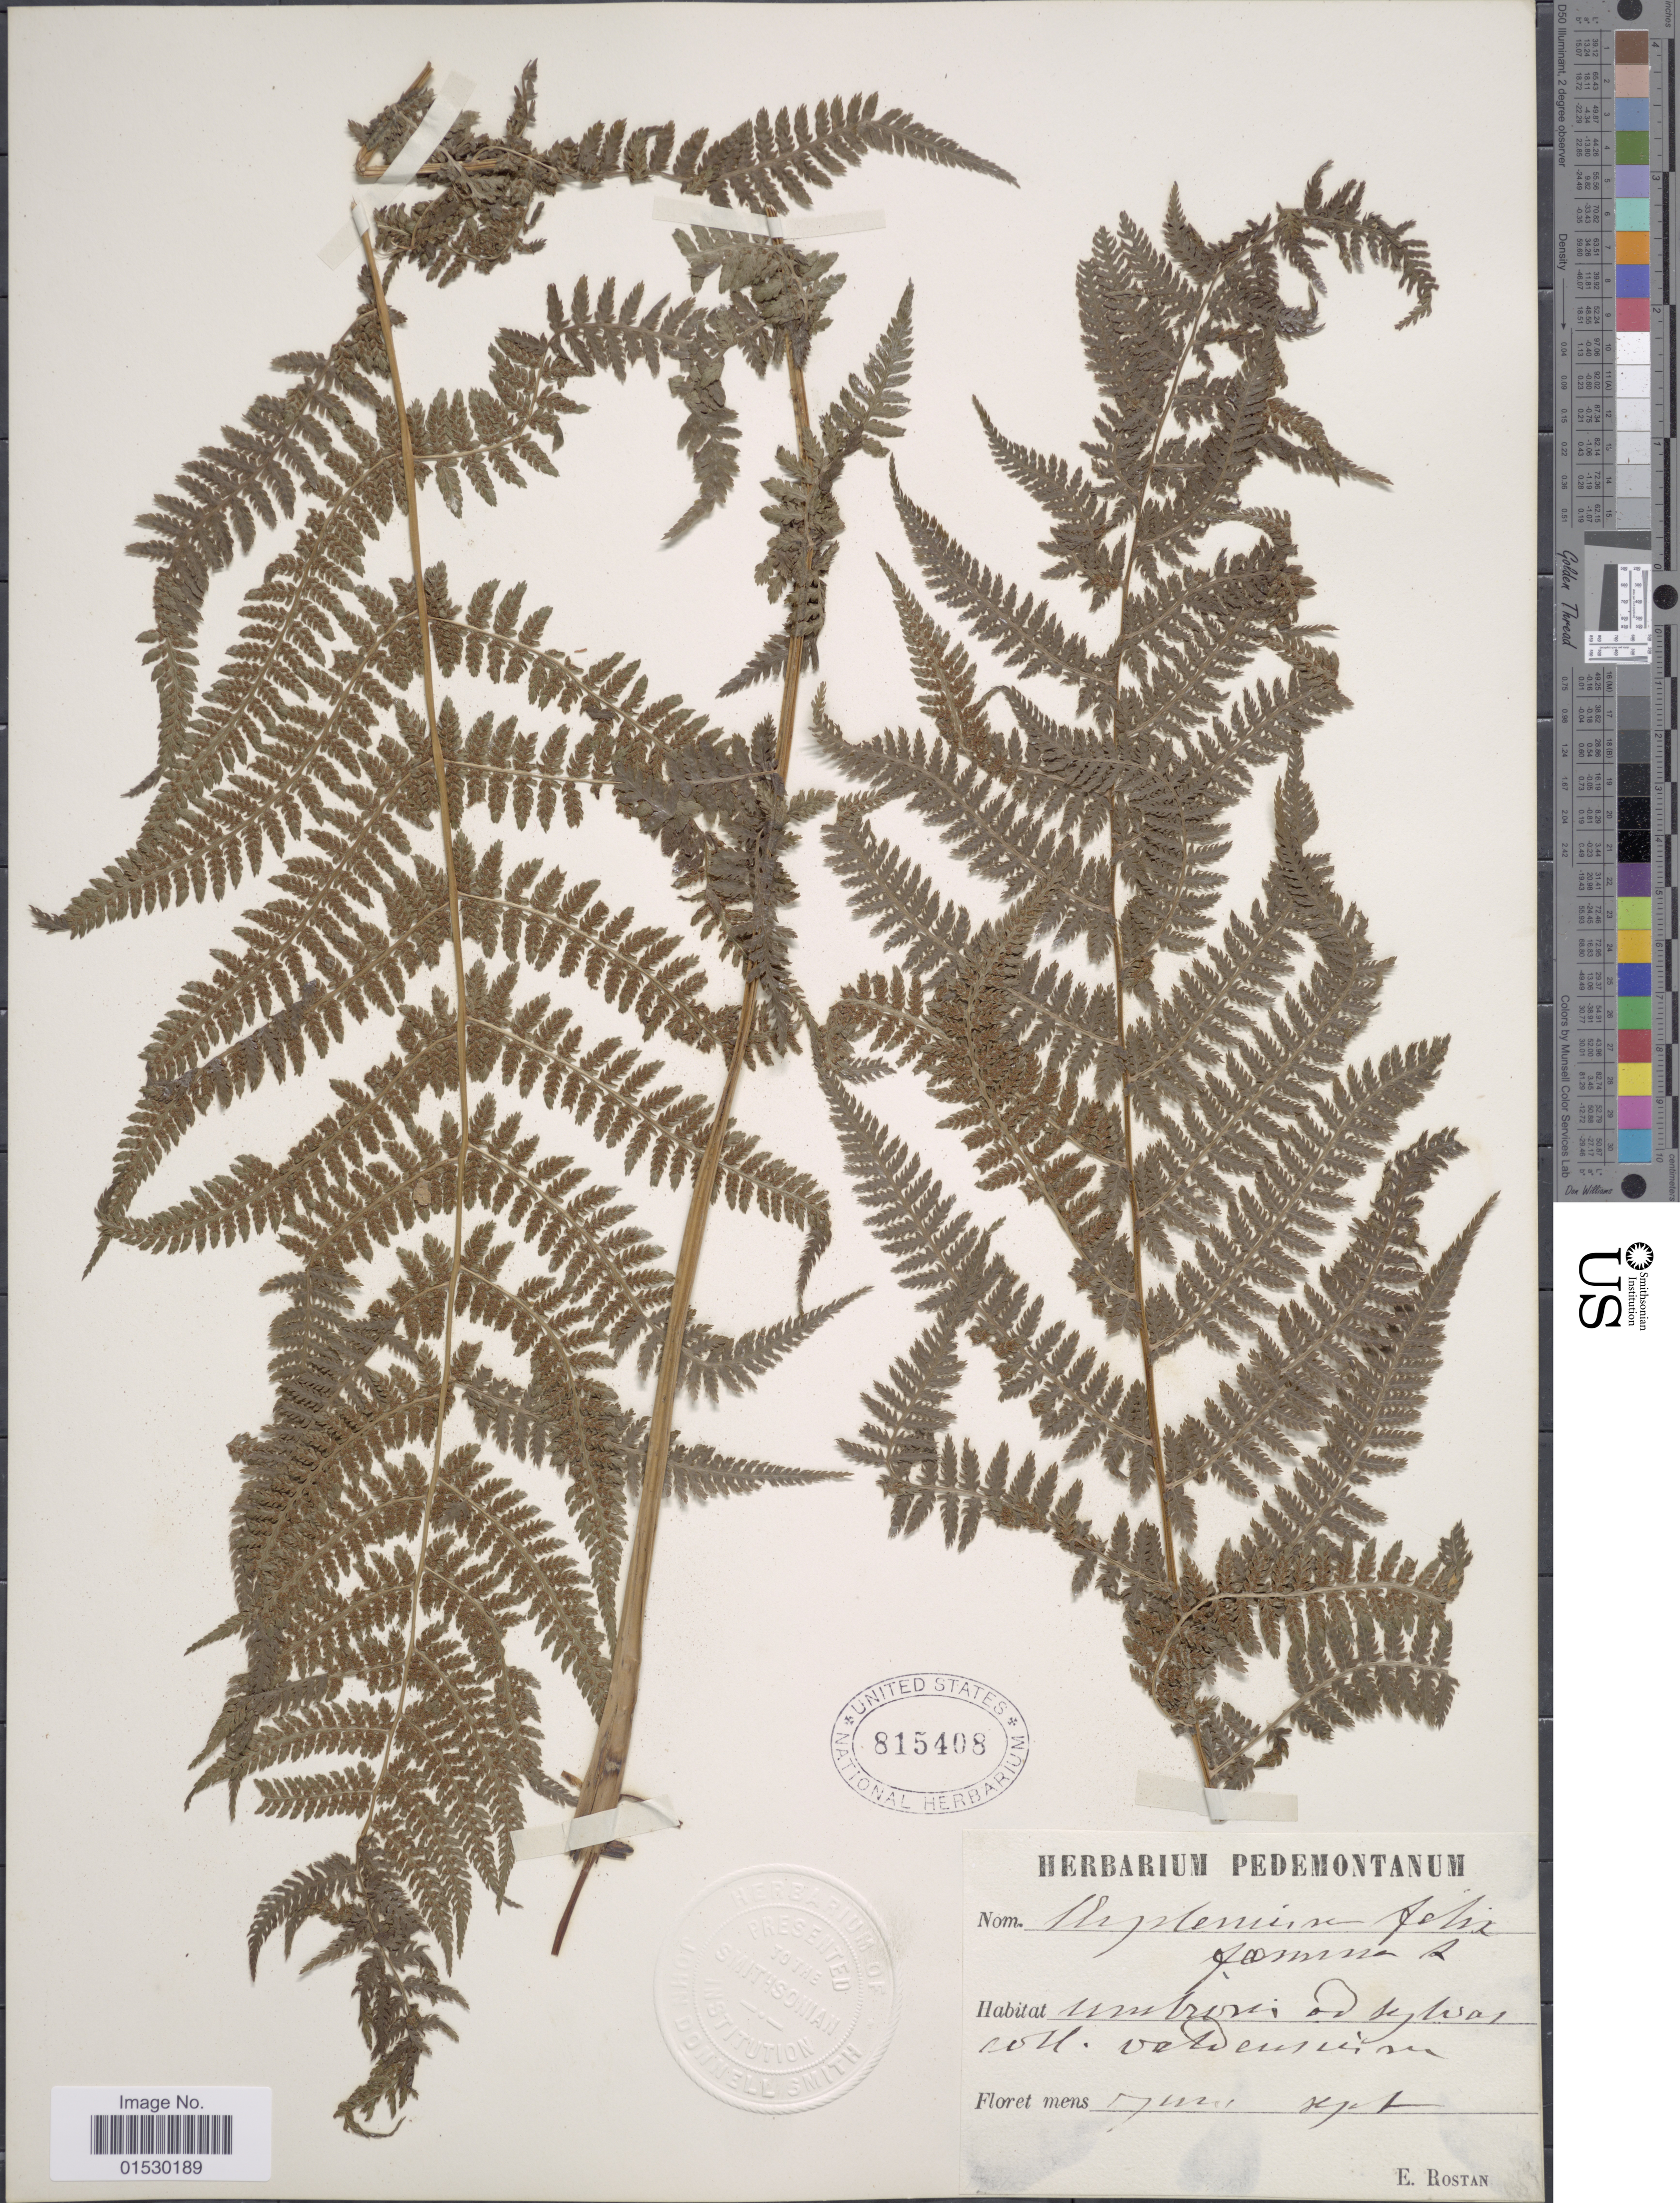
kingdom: Plantae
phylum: Tracheophyta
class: Polypodiopsida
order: Polypodiales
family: Athyriaceae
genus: Athyrium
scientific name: Athyrium filix-femina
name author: (L.) Roth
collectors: E. Rostan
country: Italy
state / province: Piedmont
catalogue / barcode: US 815408